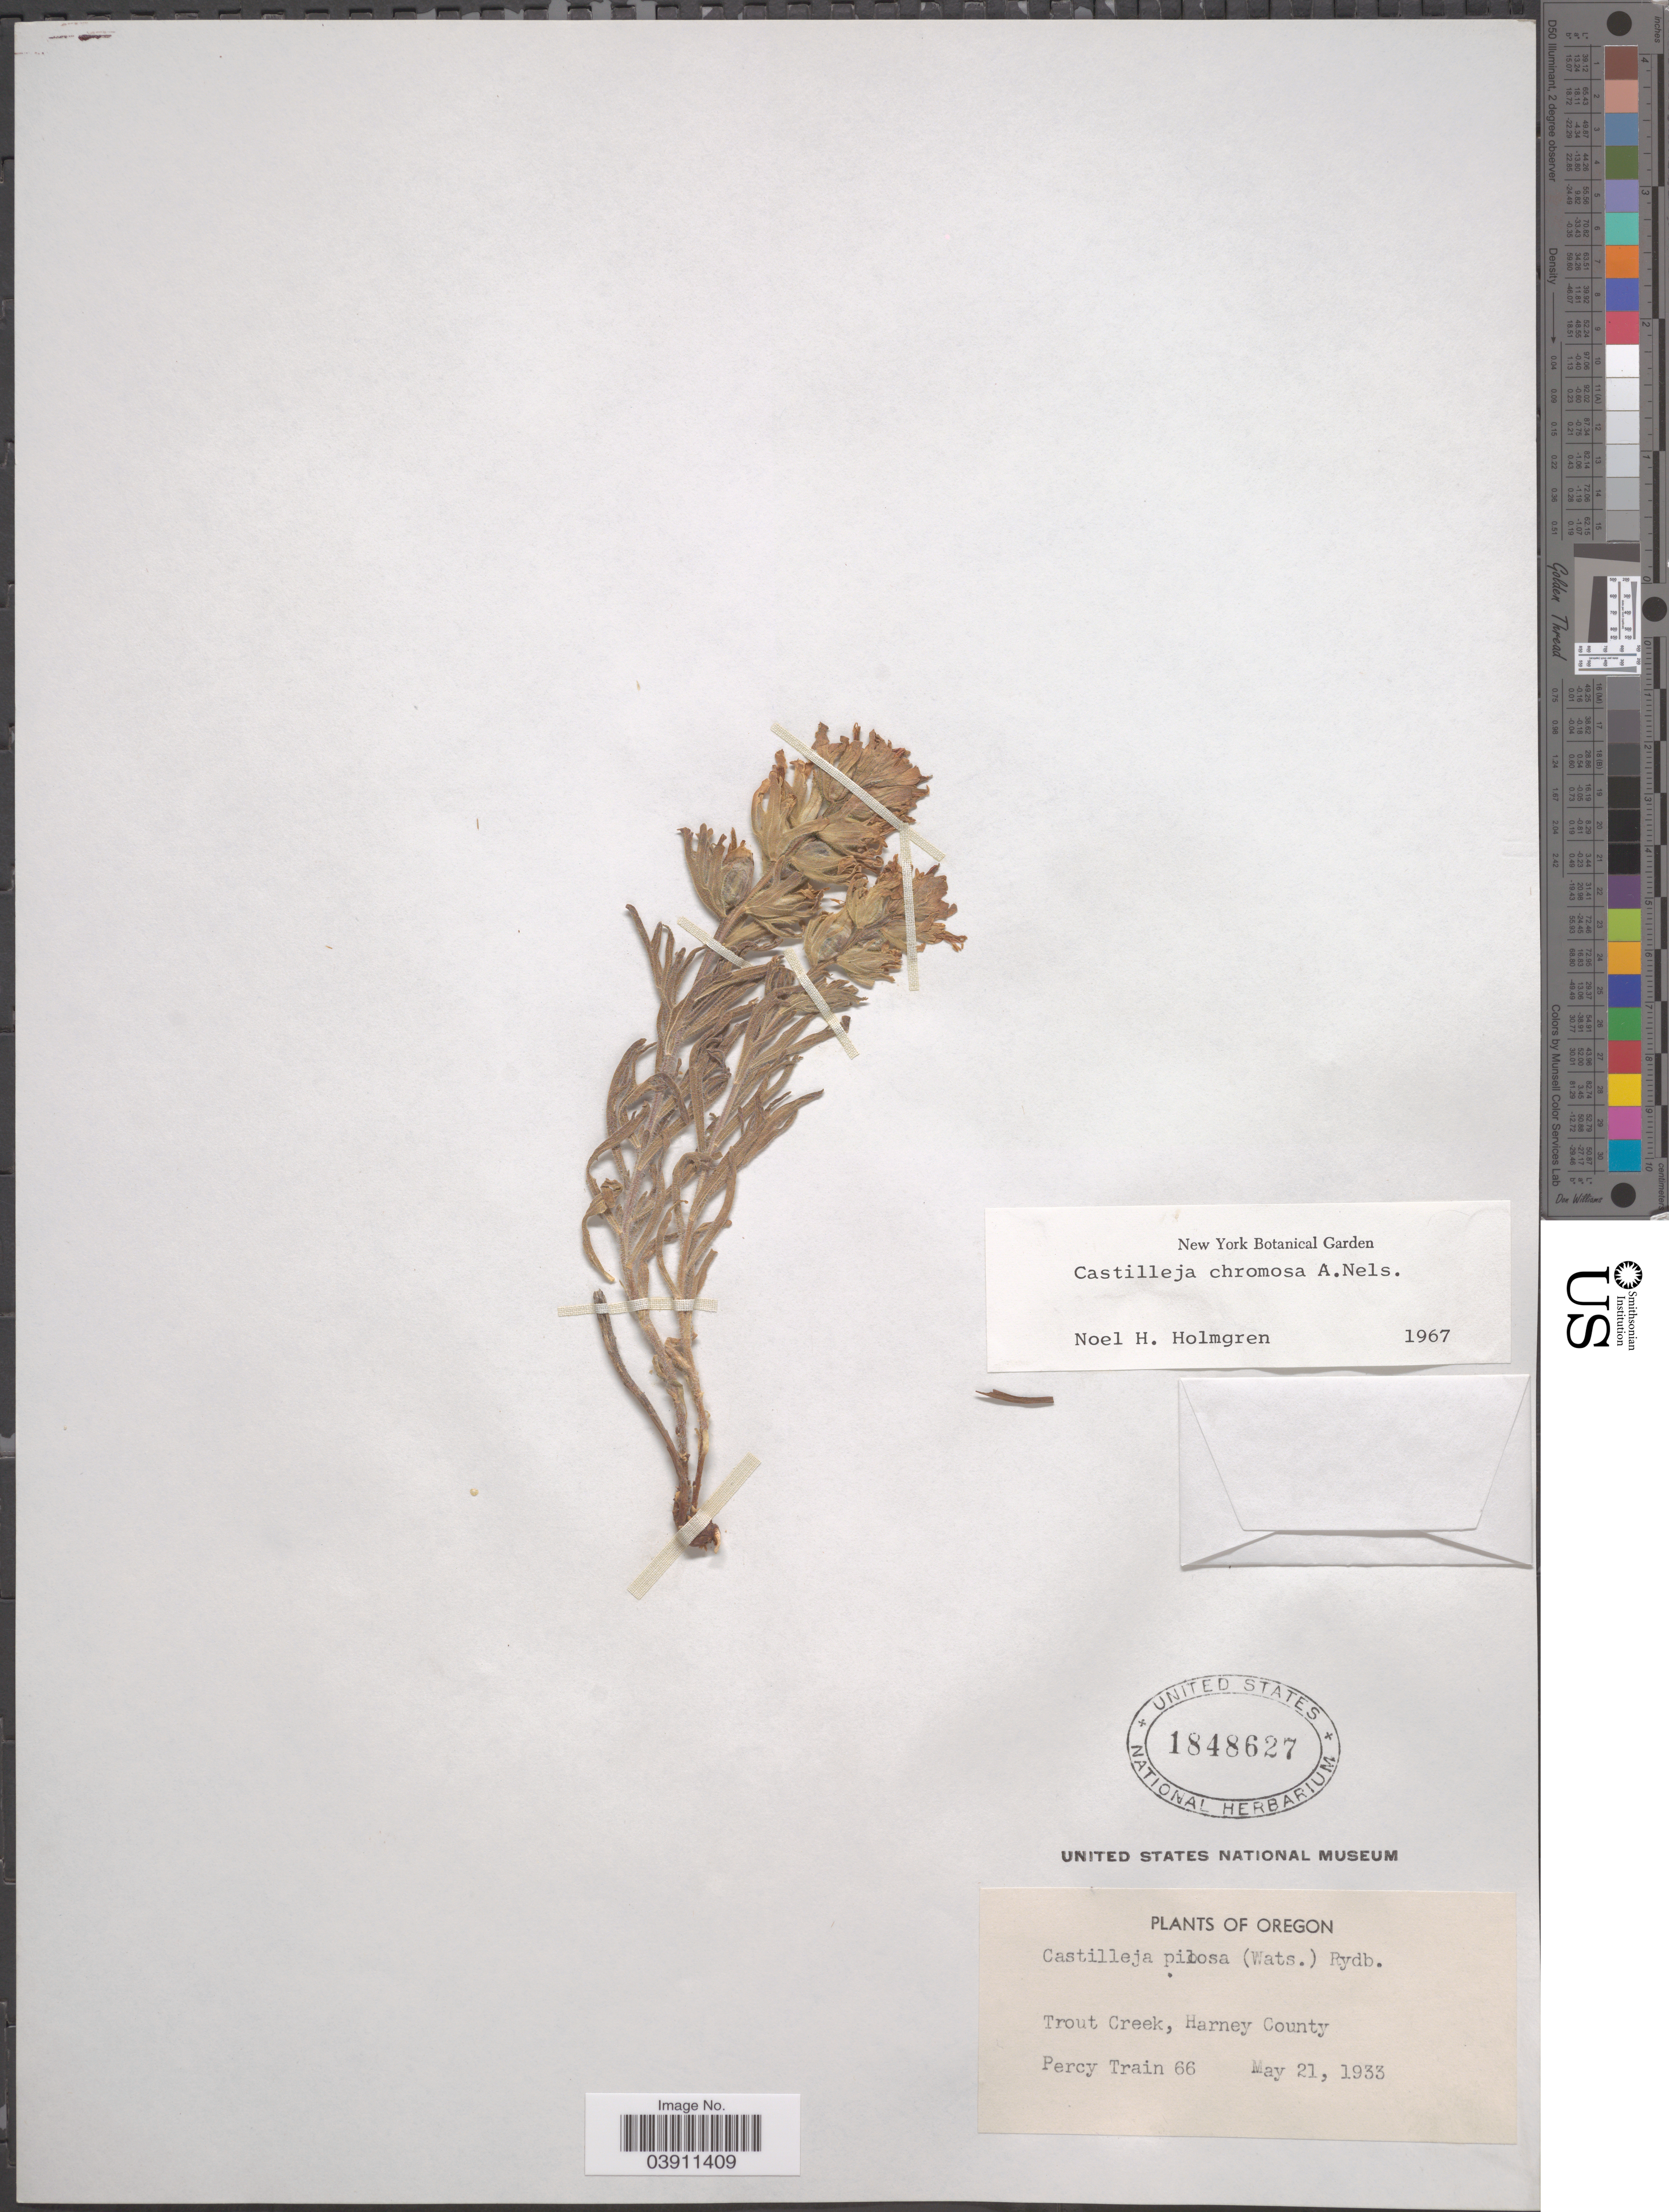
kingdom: Plantae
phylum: Tracheophyta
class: Magnoliopsida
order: Lamiales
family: Orobanchaceae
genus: Castilleja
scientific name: Castilleja chromosa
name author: A. Nelson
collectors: P. Train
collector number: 66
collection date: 1933-05-21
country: United States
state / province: Oregon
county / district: Harney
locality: Trout Creek, Harney County.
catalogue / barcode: US 1848627